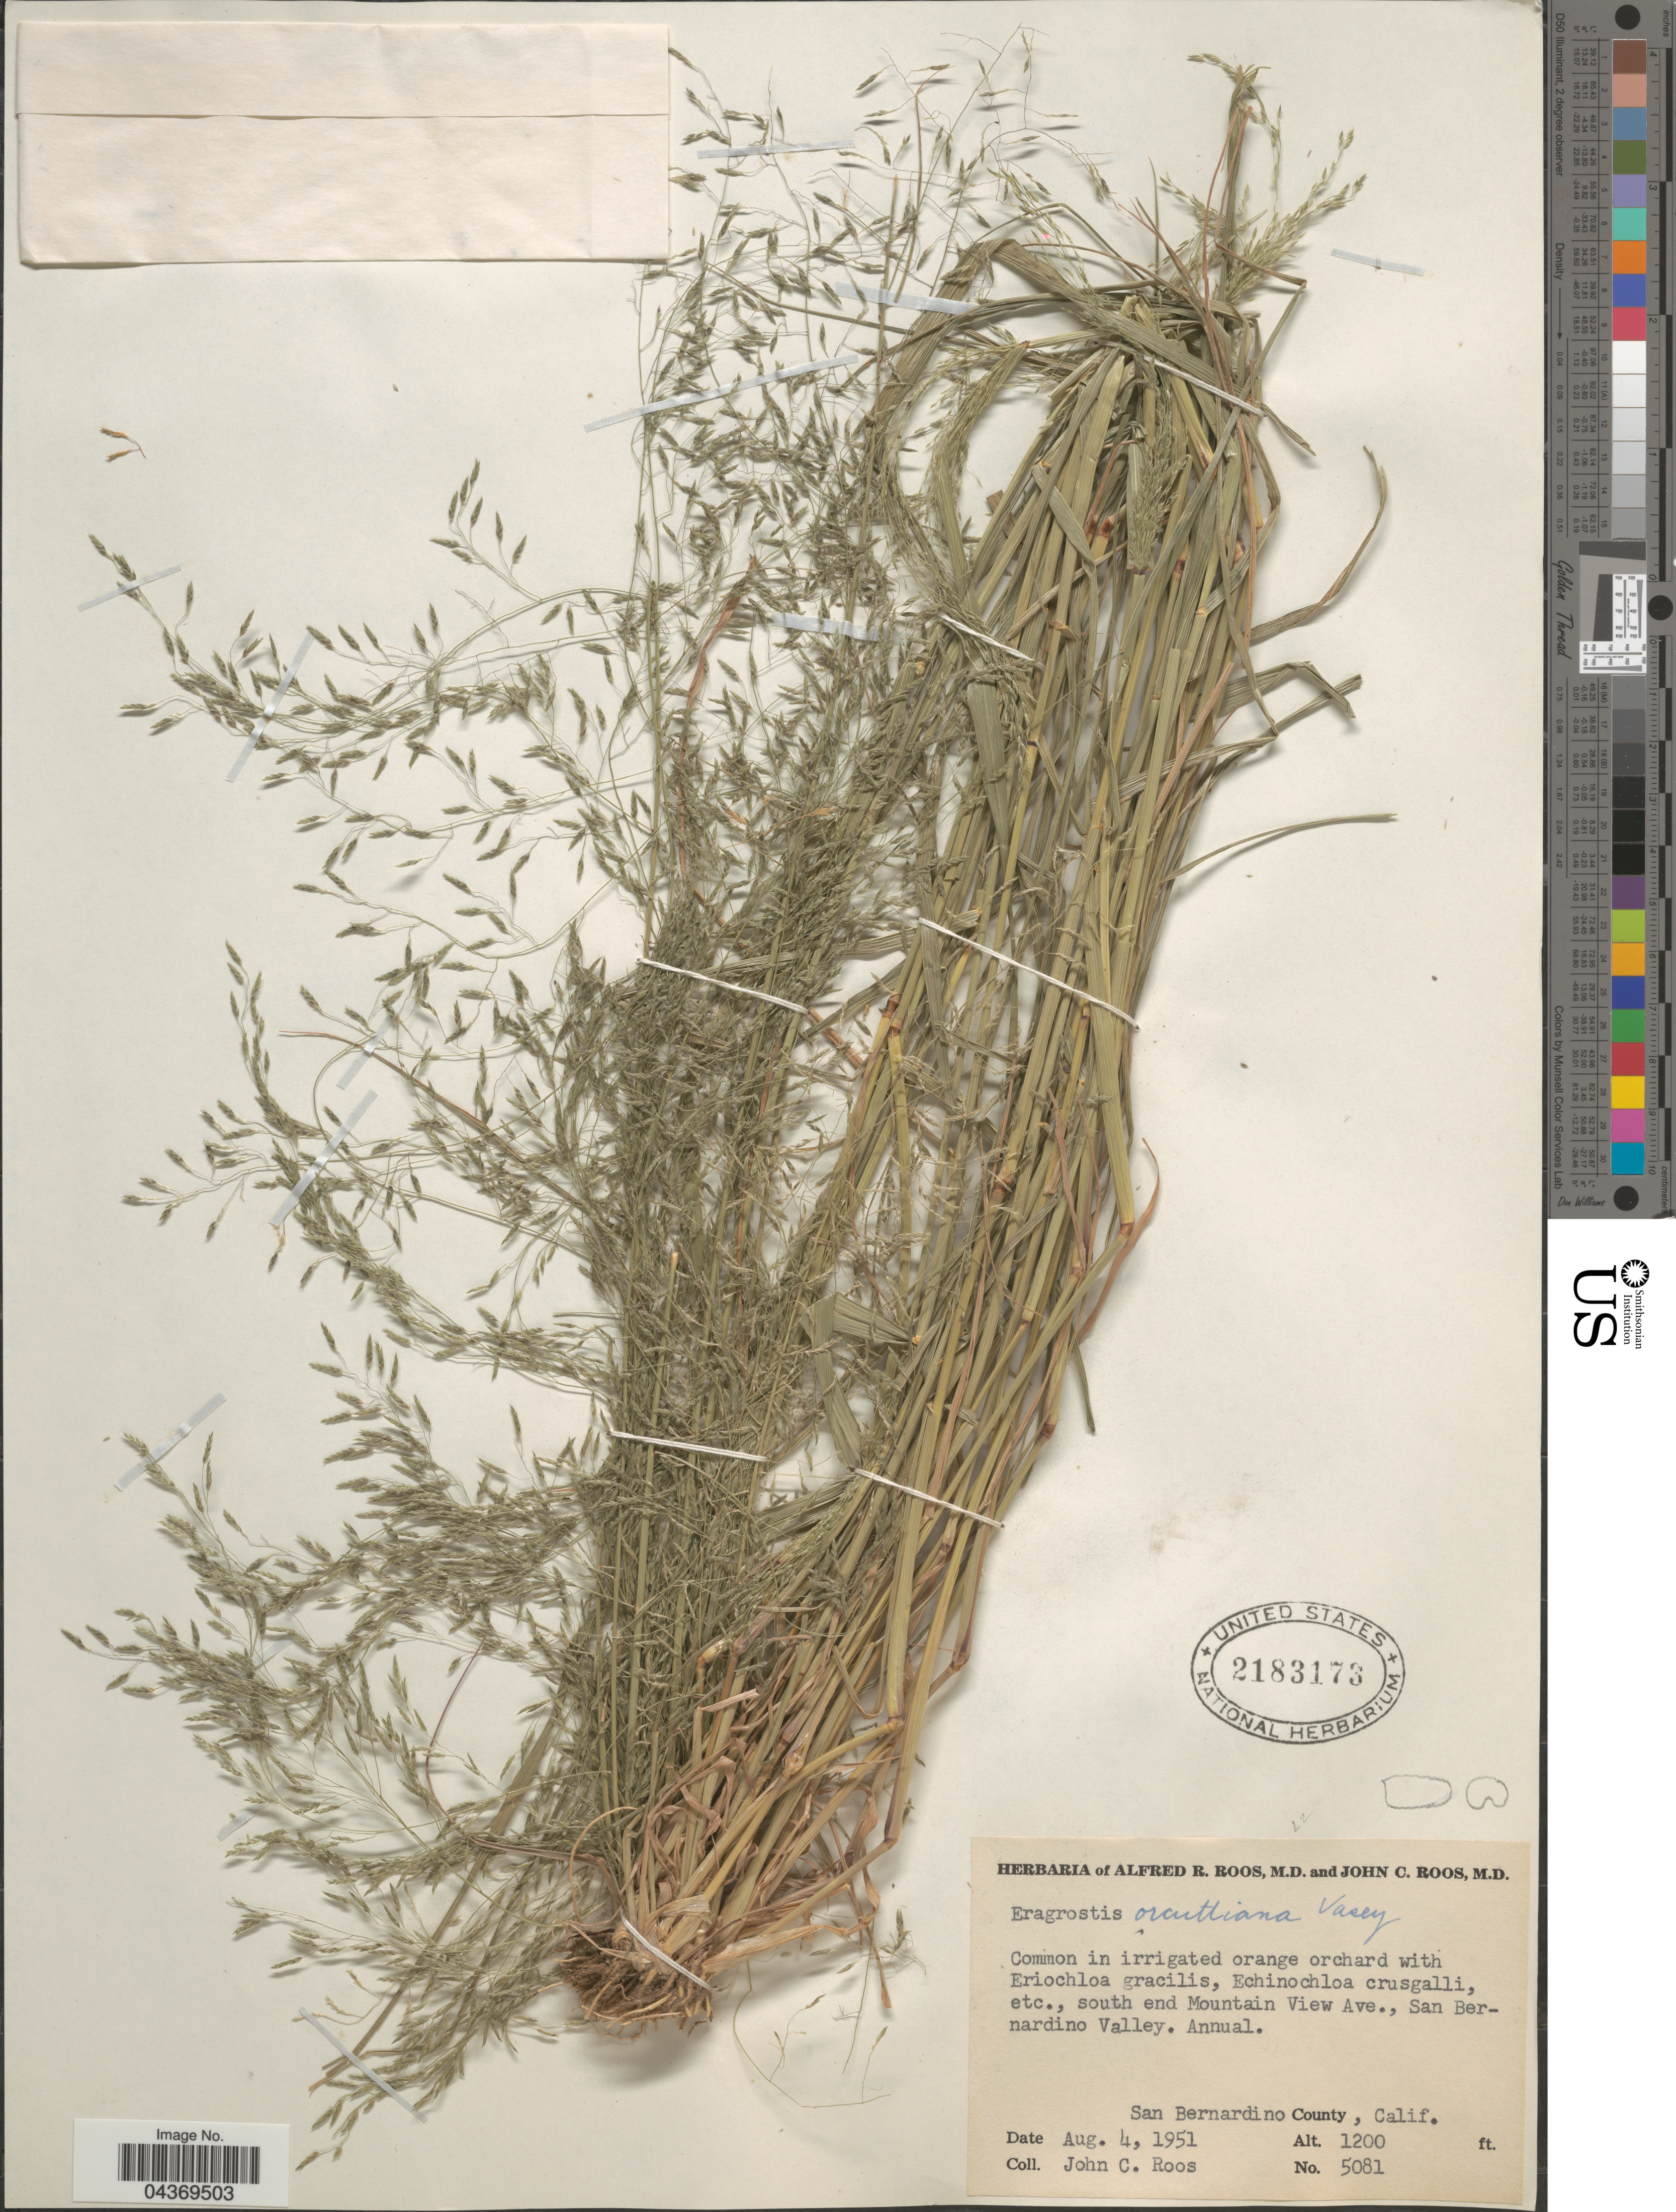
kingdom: Plantae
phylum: Tracheophyta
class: Liliopsida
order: Poales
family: Poaceae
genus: Eragrostis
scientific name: Eragrostis mexicana subsp. virescens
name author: (J. Presl) S.D. Koch & Sánchez Vega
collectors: J. C. Roos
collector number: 5081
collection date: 1951-08-04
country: United States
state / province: California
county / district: San Bernardino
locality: South end Mountain View Ave., San Bernardino Valley. San Bernardino County.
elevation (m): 366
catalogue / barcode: US 2183173